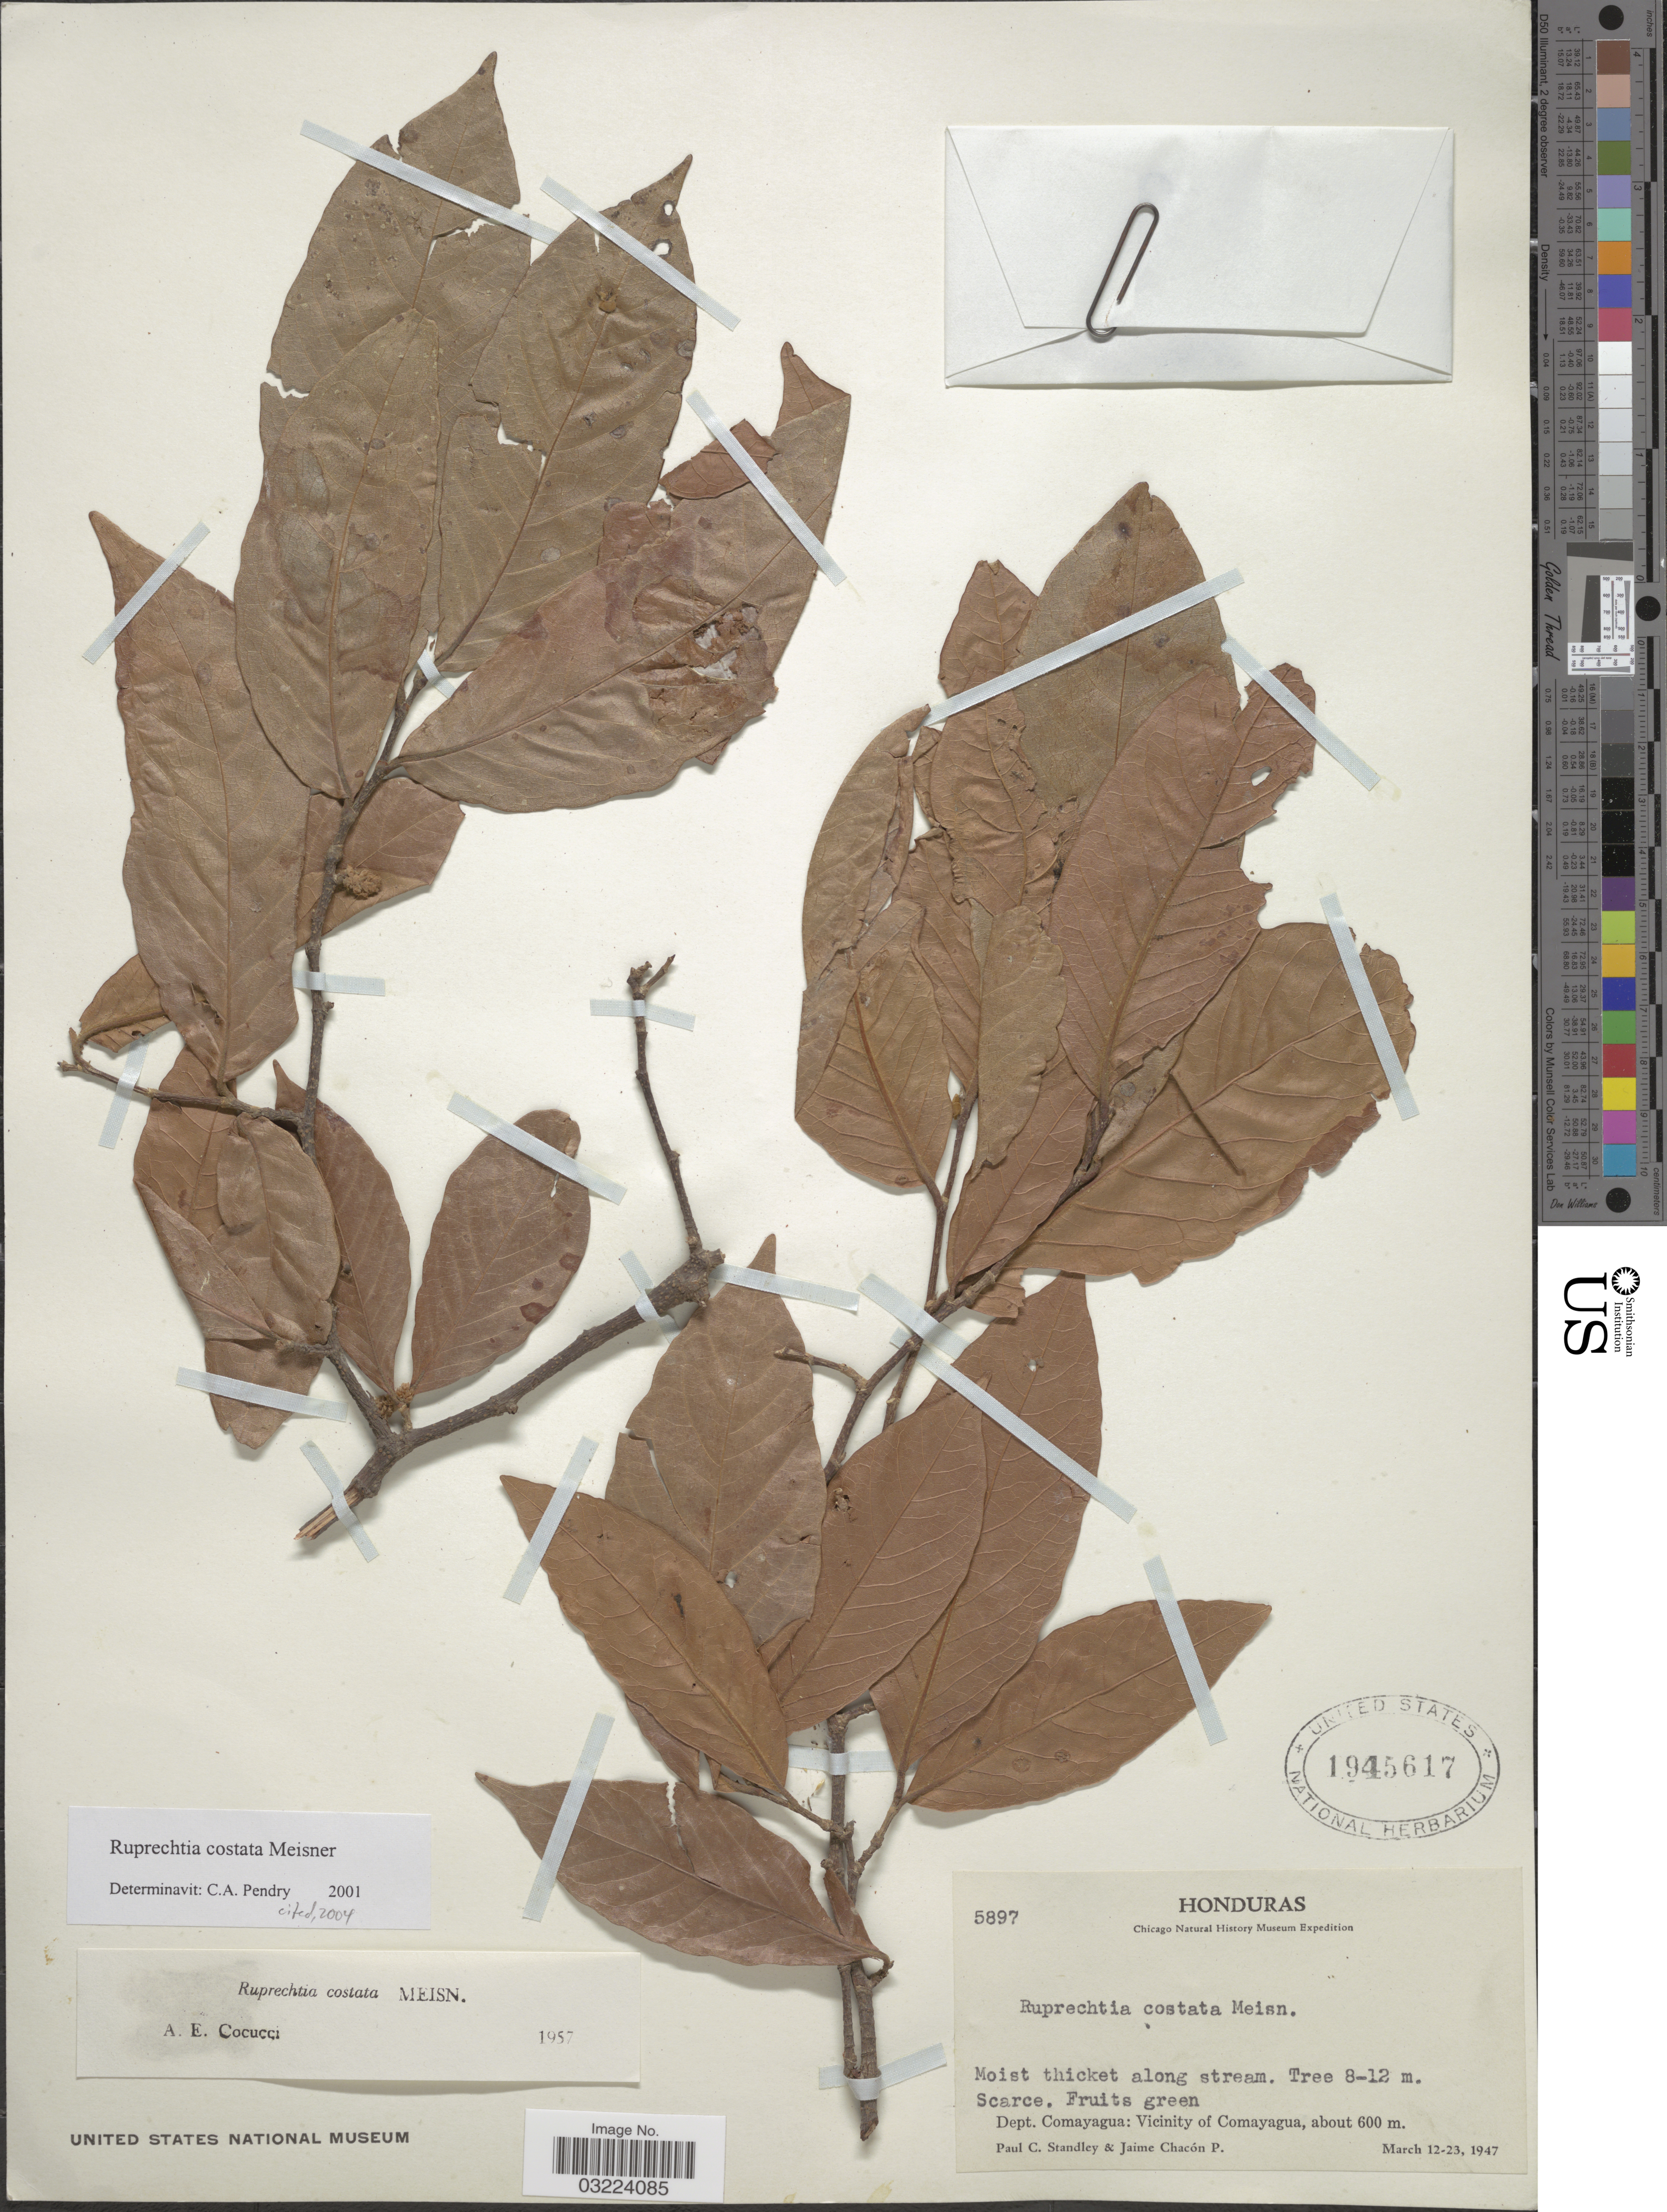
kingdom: Plantae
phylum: Tracheophyta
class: Magnoliopsida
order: Caryophyllales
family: Polygonaceae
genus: Ruprechtia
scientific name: Ruprechtia costata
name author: Meisn.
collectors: P. C. Standley & J. Chacon P.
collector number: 5897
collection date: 1947-03-12/1947-03-23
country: Honduras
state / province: Comayagua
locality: Dept. Comayagua: Vicinity of Comayagua.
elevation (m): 600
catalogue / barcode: US 1945617